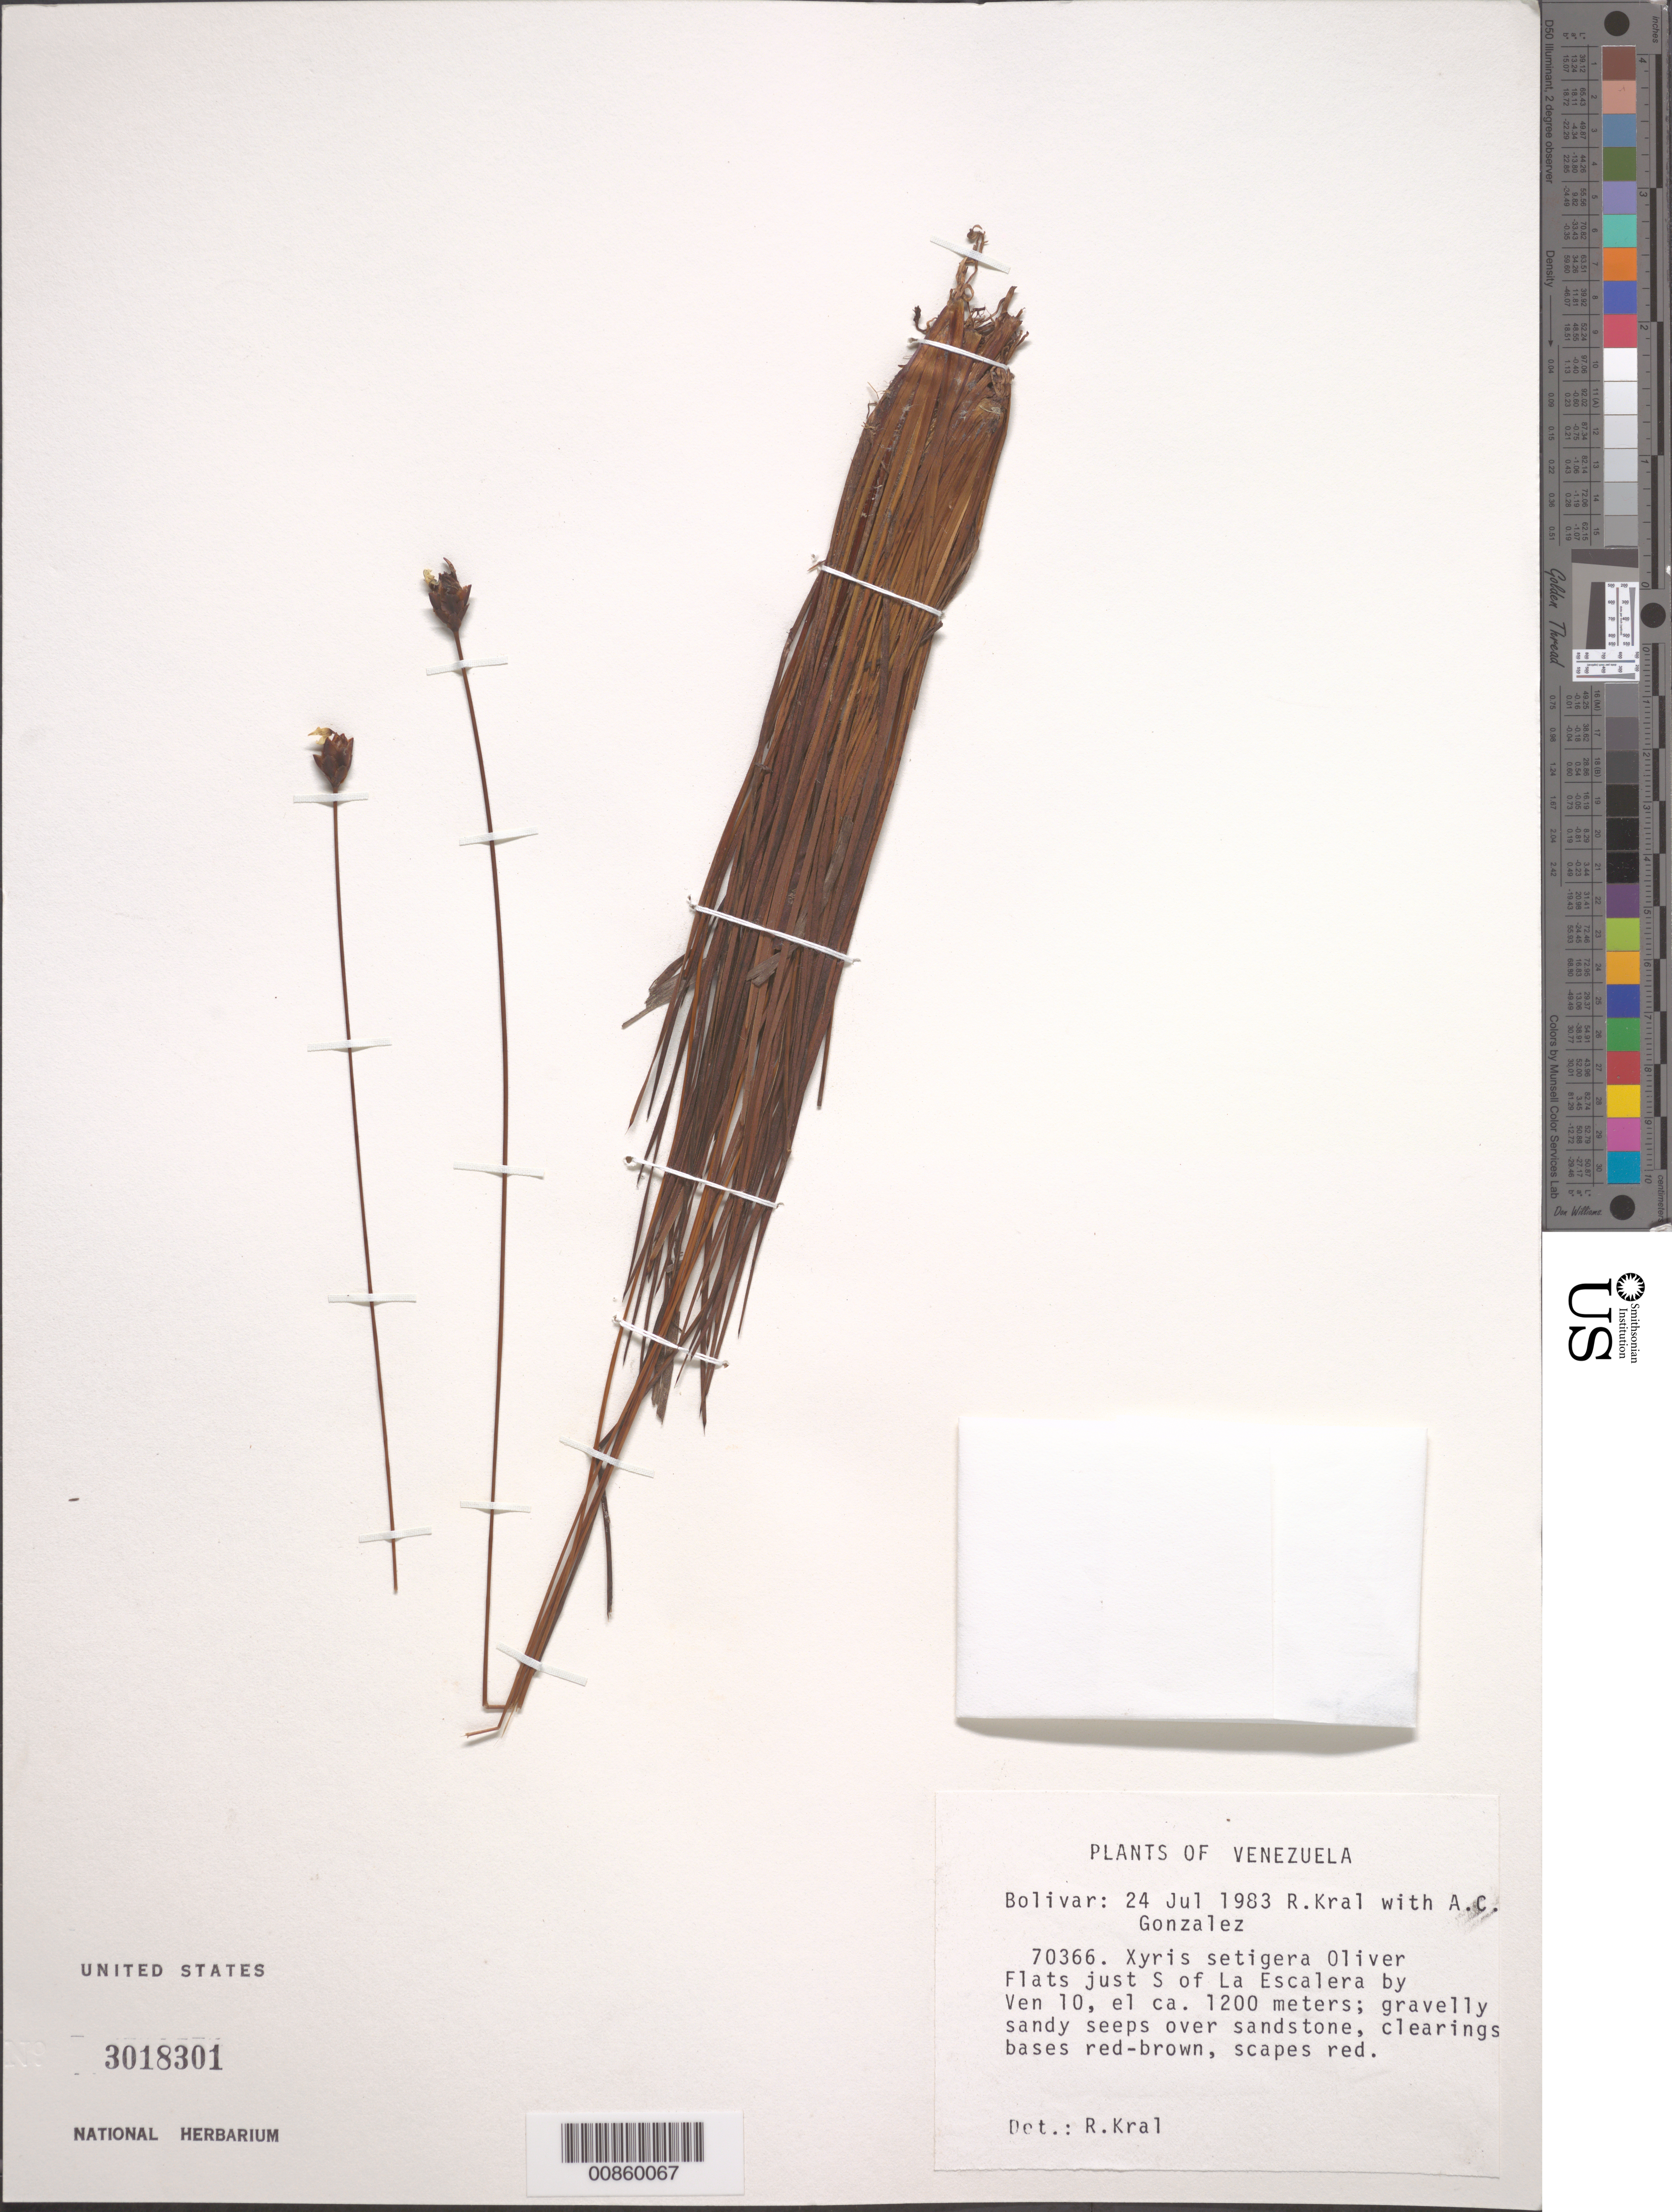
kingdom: Plantae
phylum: Tracheophyta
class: Liliopsida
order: Poales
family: Xyridaceae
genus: Xyris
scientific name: Xyris setigera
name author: Oliv.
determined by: Kral, Robert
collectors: R. Kral & A. C. González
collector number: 70366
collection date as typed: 24-Jul-83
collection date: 1983-07-24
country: Venezuela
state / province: Bolívar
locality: Gran Sabana, just S of summit of La Escalera, Ven. 10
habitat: Flats; gravelly sandy seeps over sandstone; clearings in gallery forest.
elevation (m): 1200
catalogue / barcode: US 3018301